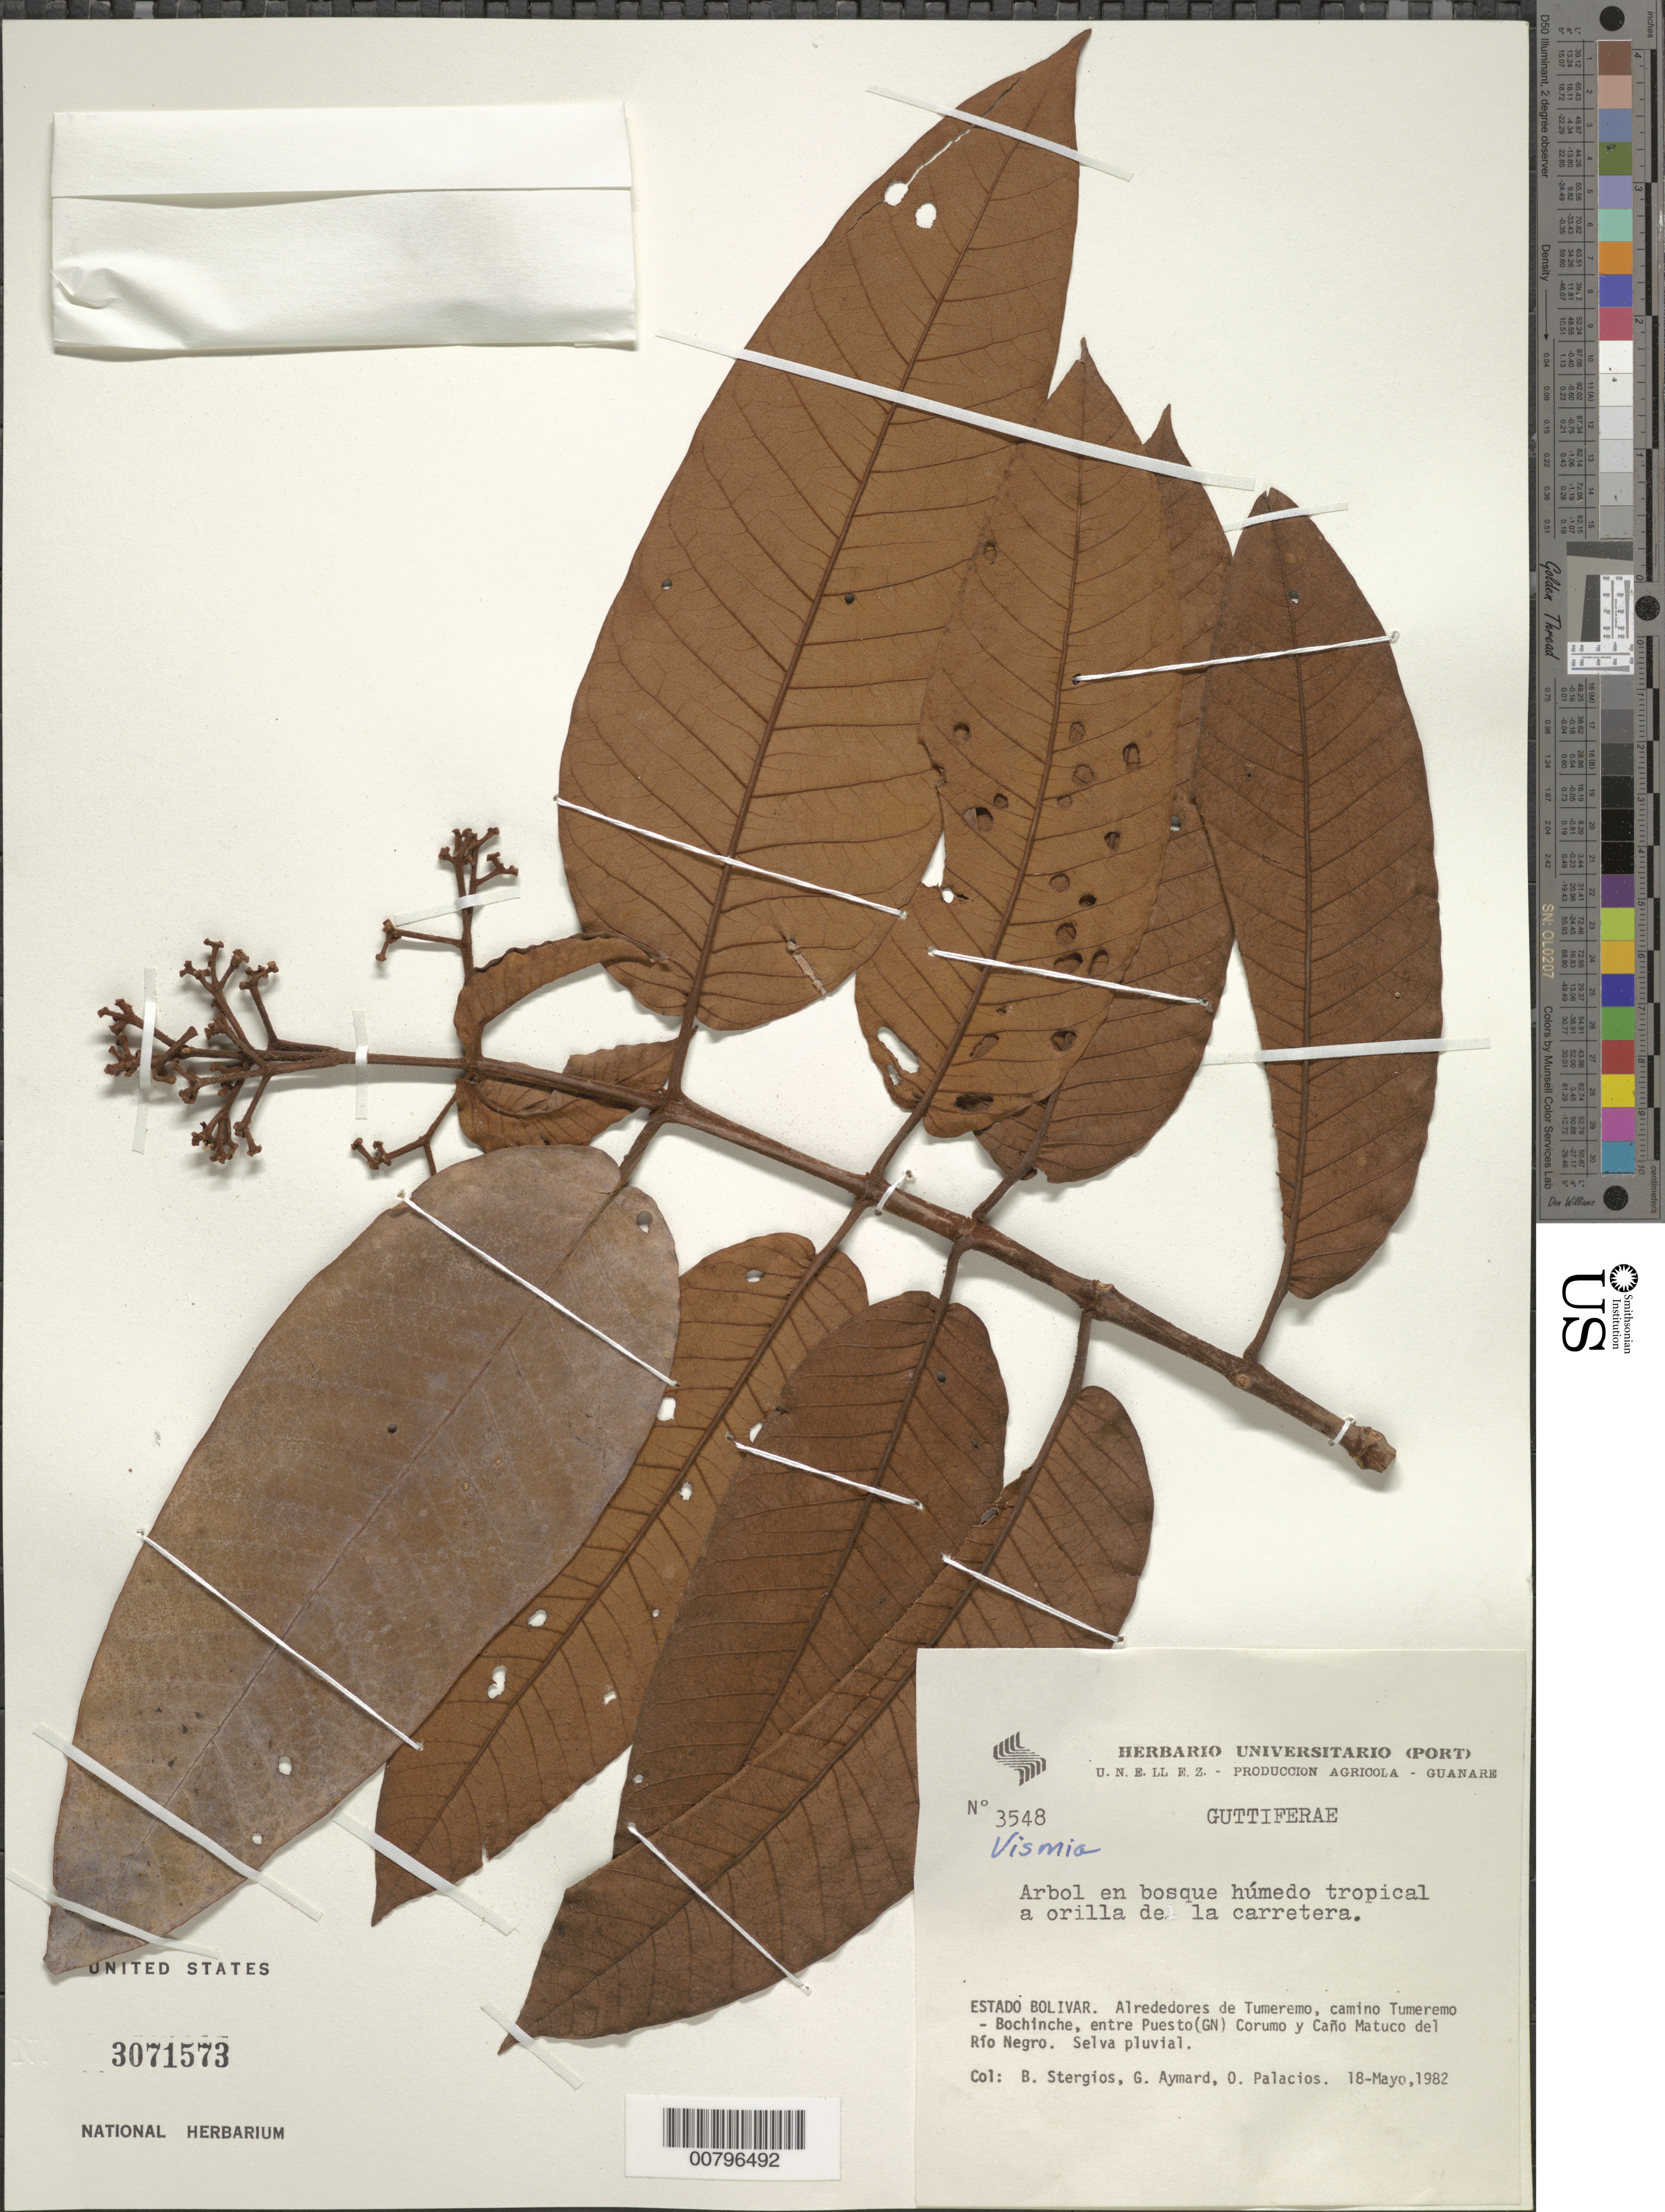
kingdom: Plantae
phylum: Tracheophyta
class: Magnoliopsida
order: Malpighiales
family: Hypericaceae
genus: Vismia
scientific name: Vismia sp.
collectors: B. G. Stergios, G. A. Aymard & O. Palacios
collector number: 3548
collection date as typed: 18-May-82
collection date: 1982-05-18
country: Venezuela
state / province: Bolívar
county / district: Sifontes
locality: Tumeremo, camino Tumeremo - Bochinche, entre Puesto (GN) Corumo and Caño Matuco del Rio Negro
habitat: Selva pluvial; en bosque humedo tropical, a orilla de la carretera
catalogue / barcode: US 3071573